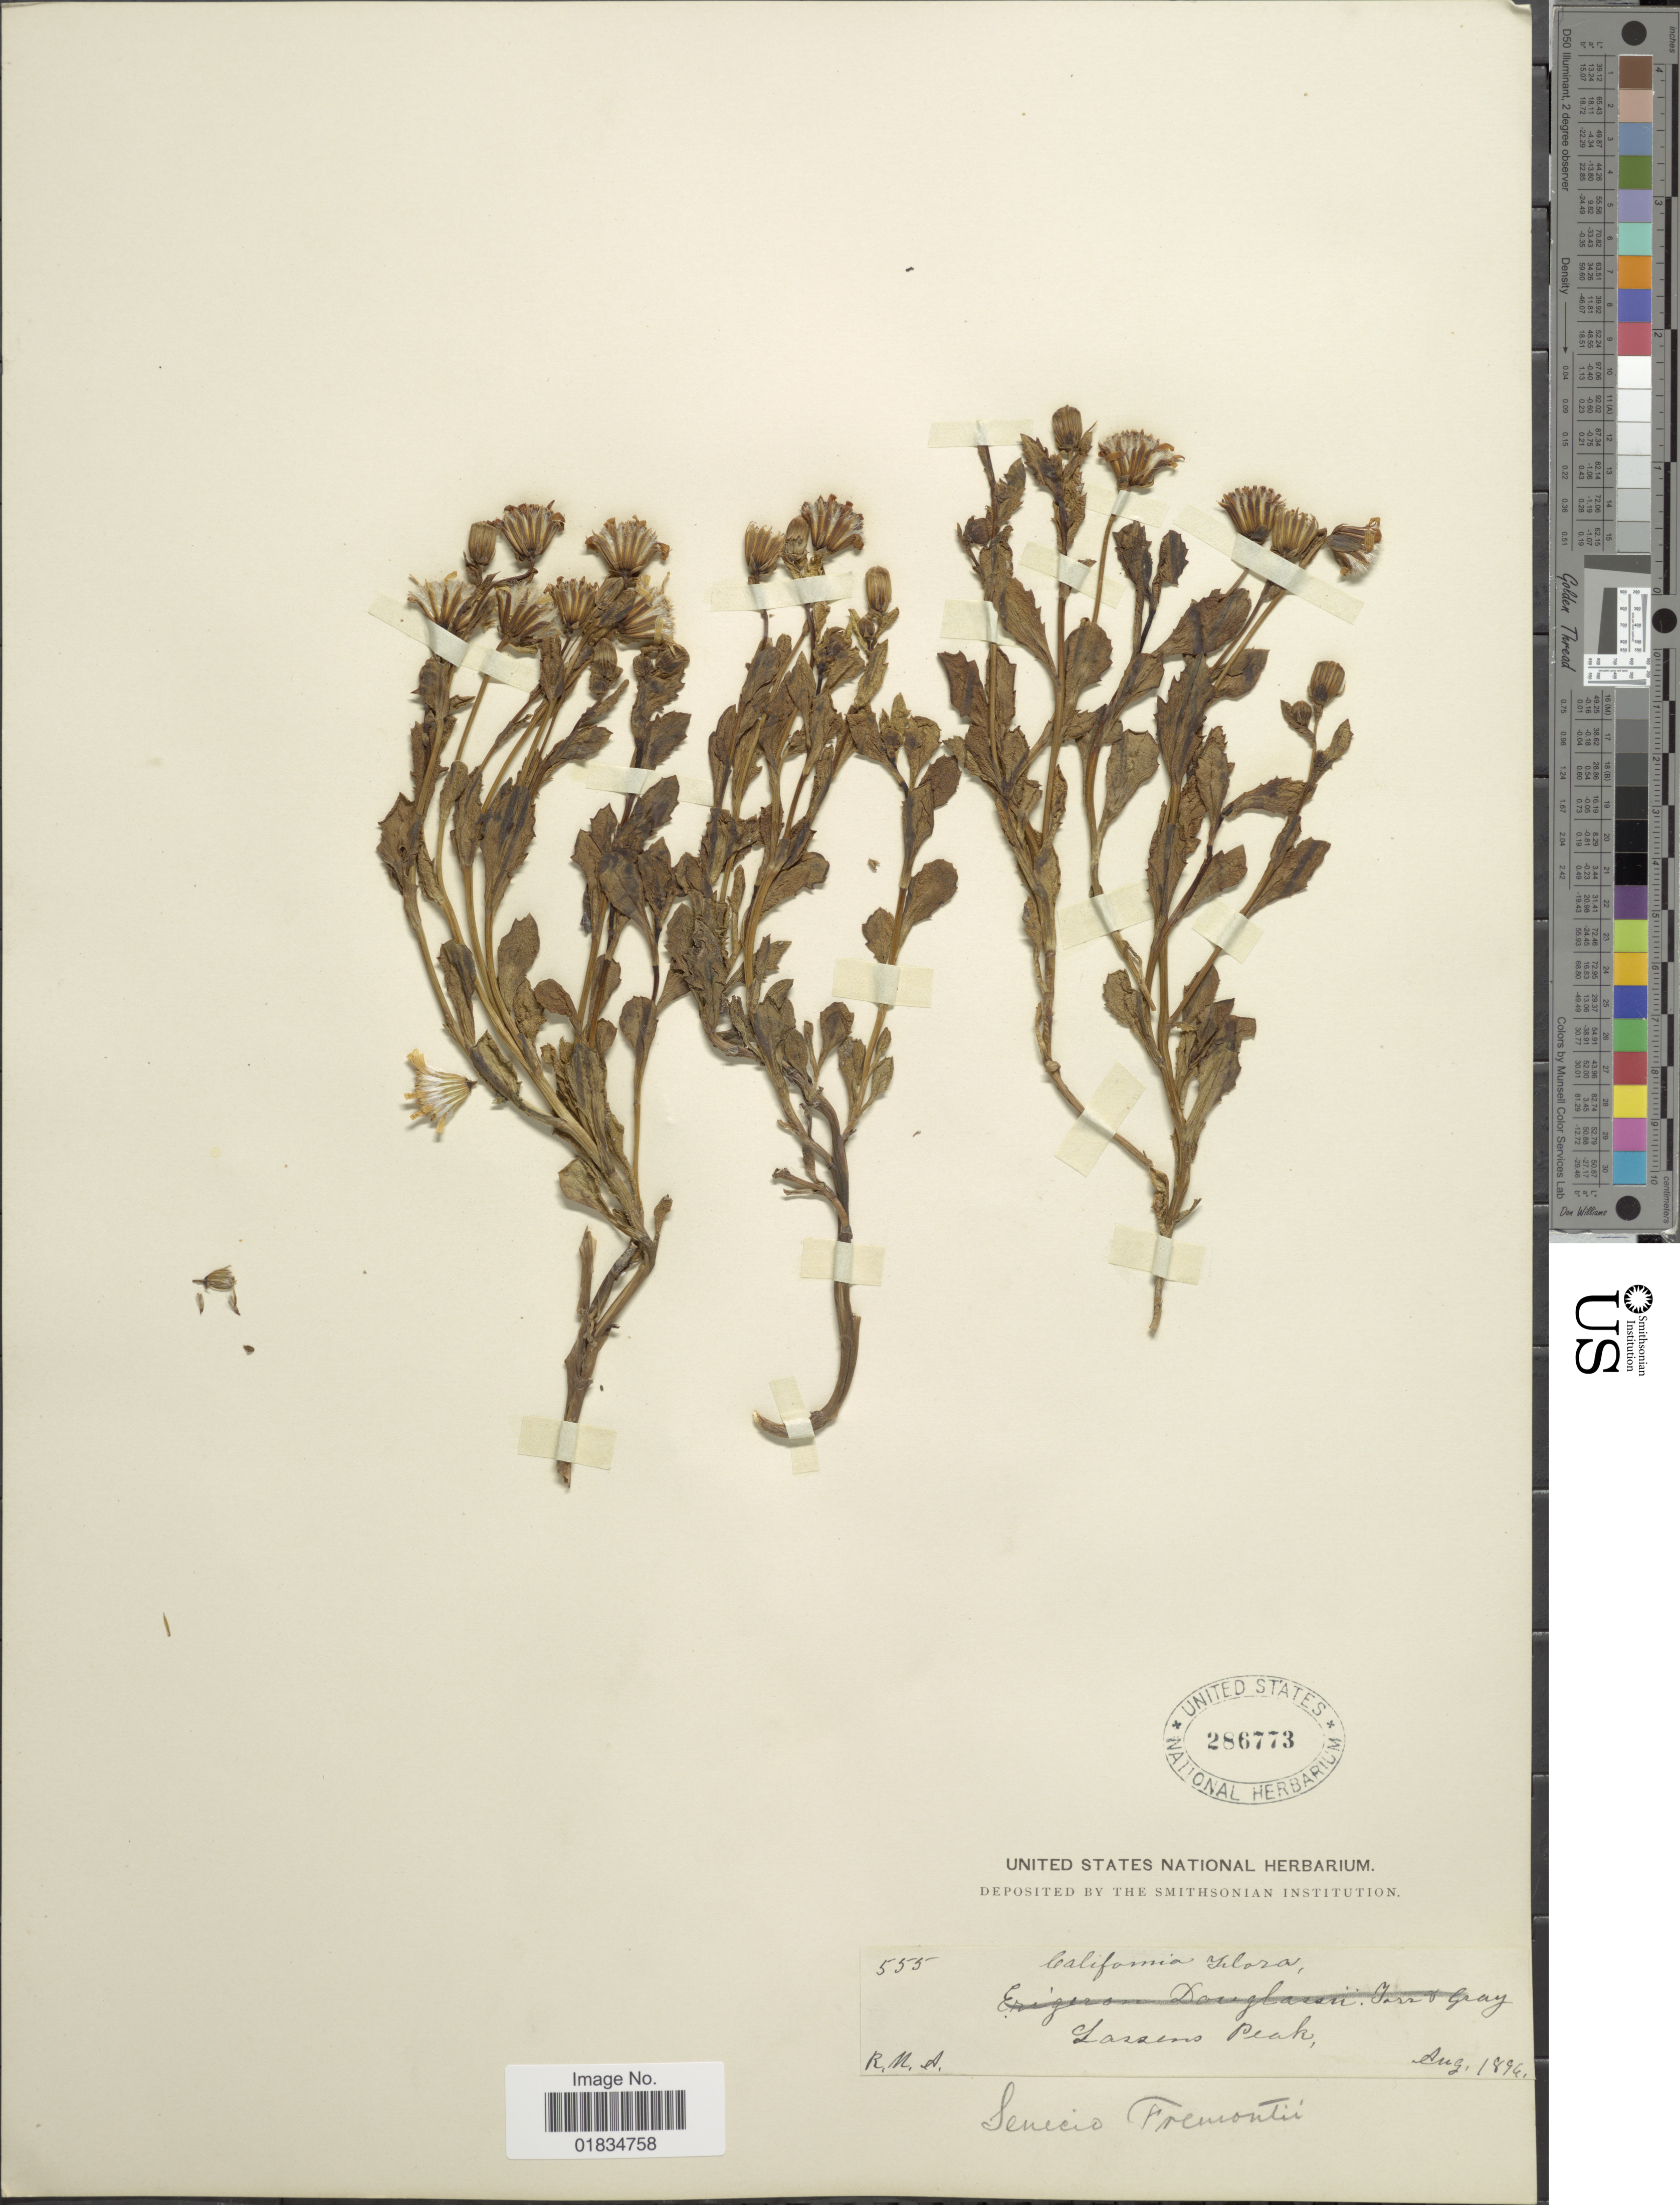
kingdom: Plantae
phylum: Tracheophyta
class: Magnoliopsida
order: Asterales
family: Asteraceae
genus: Senecio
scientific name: Senecio fremontii subsp. occidentalis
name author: (A. Gray) G. W. Douglas & Ruyle-Dougl.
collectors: R. Austin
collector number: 555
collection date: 1896-08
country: United States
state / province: California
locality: Lassens Peak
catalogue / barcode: US 286773